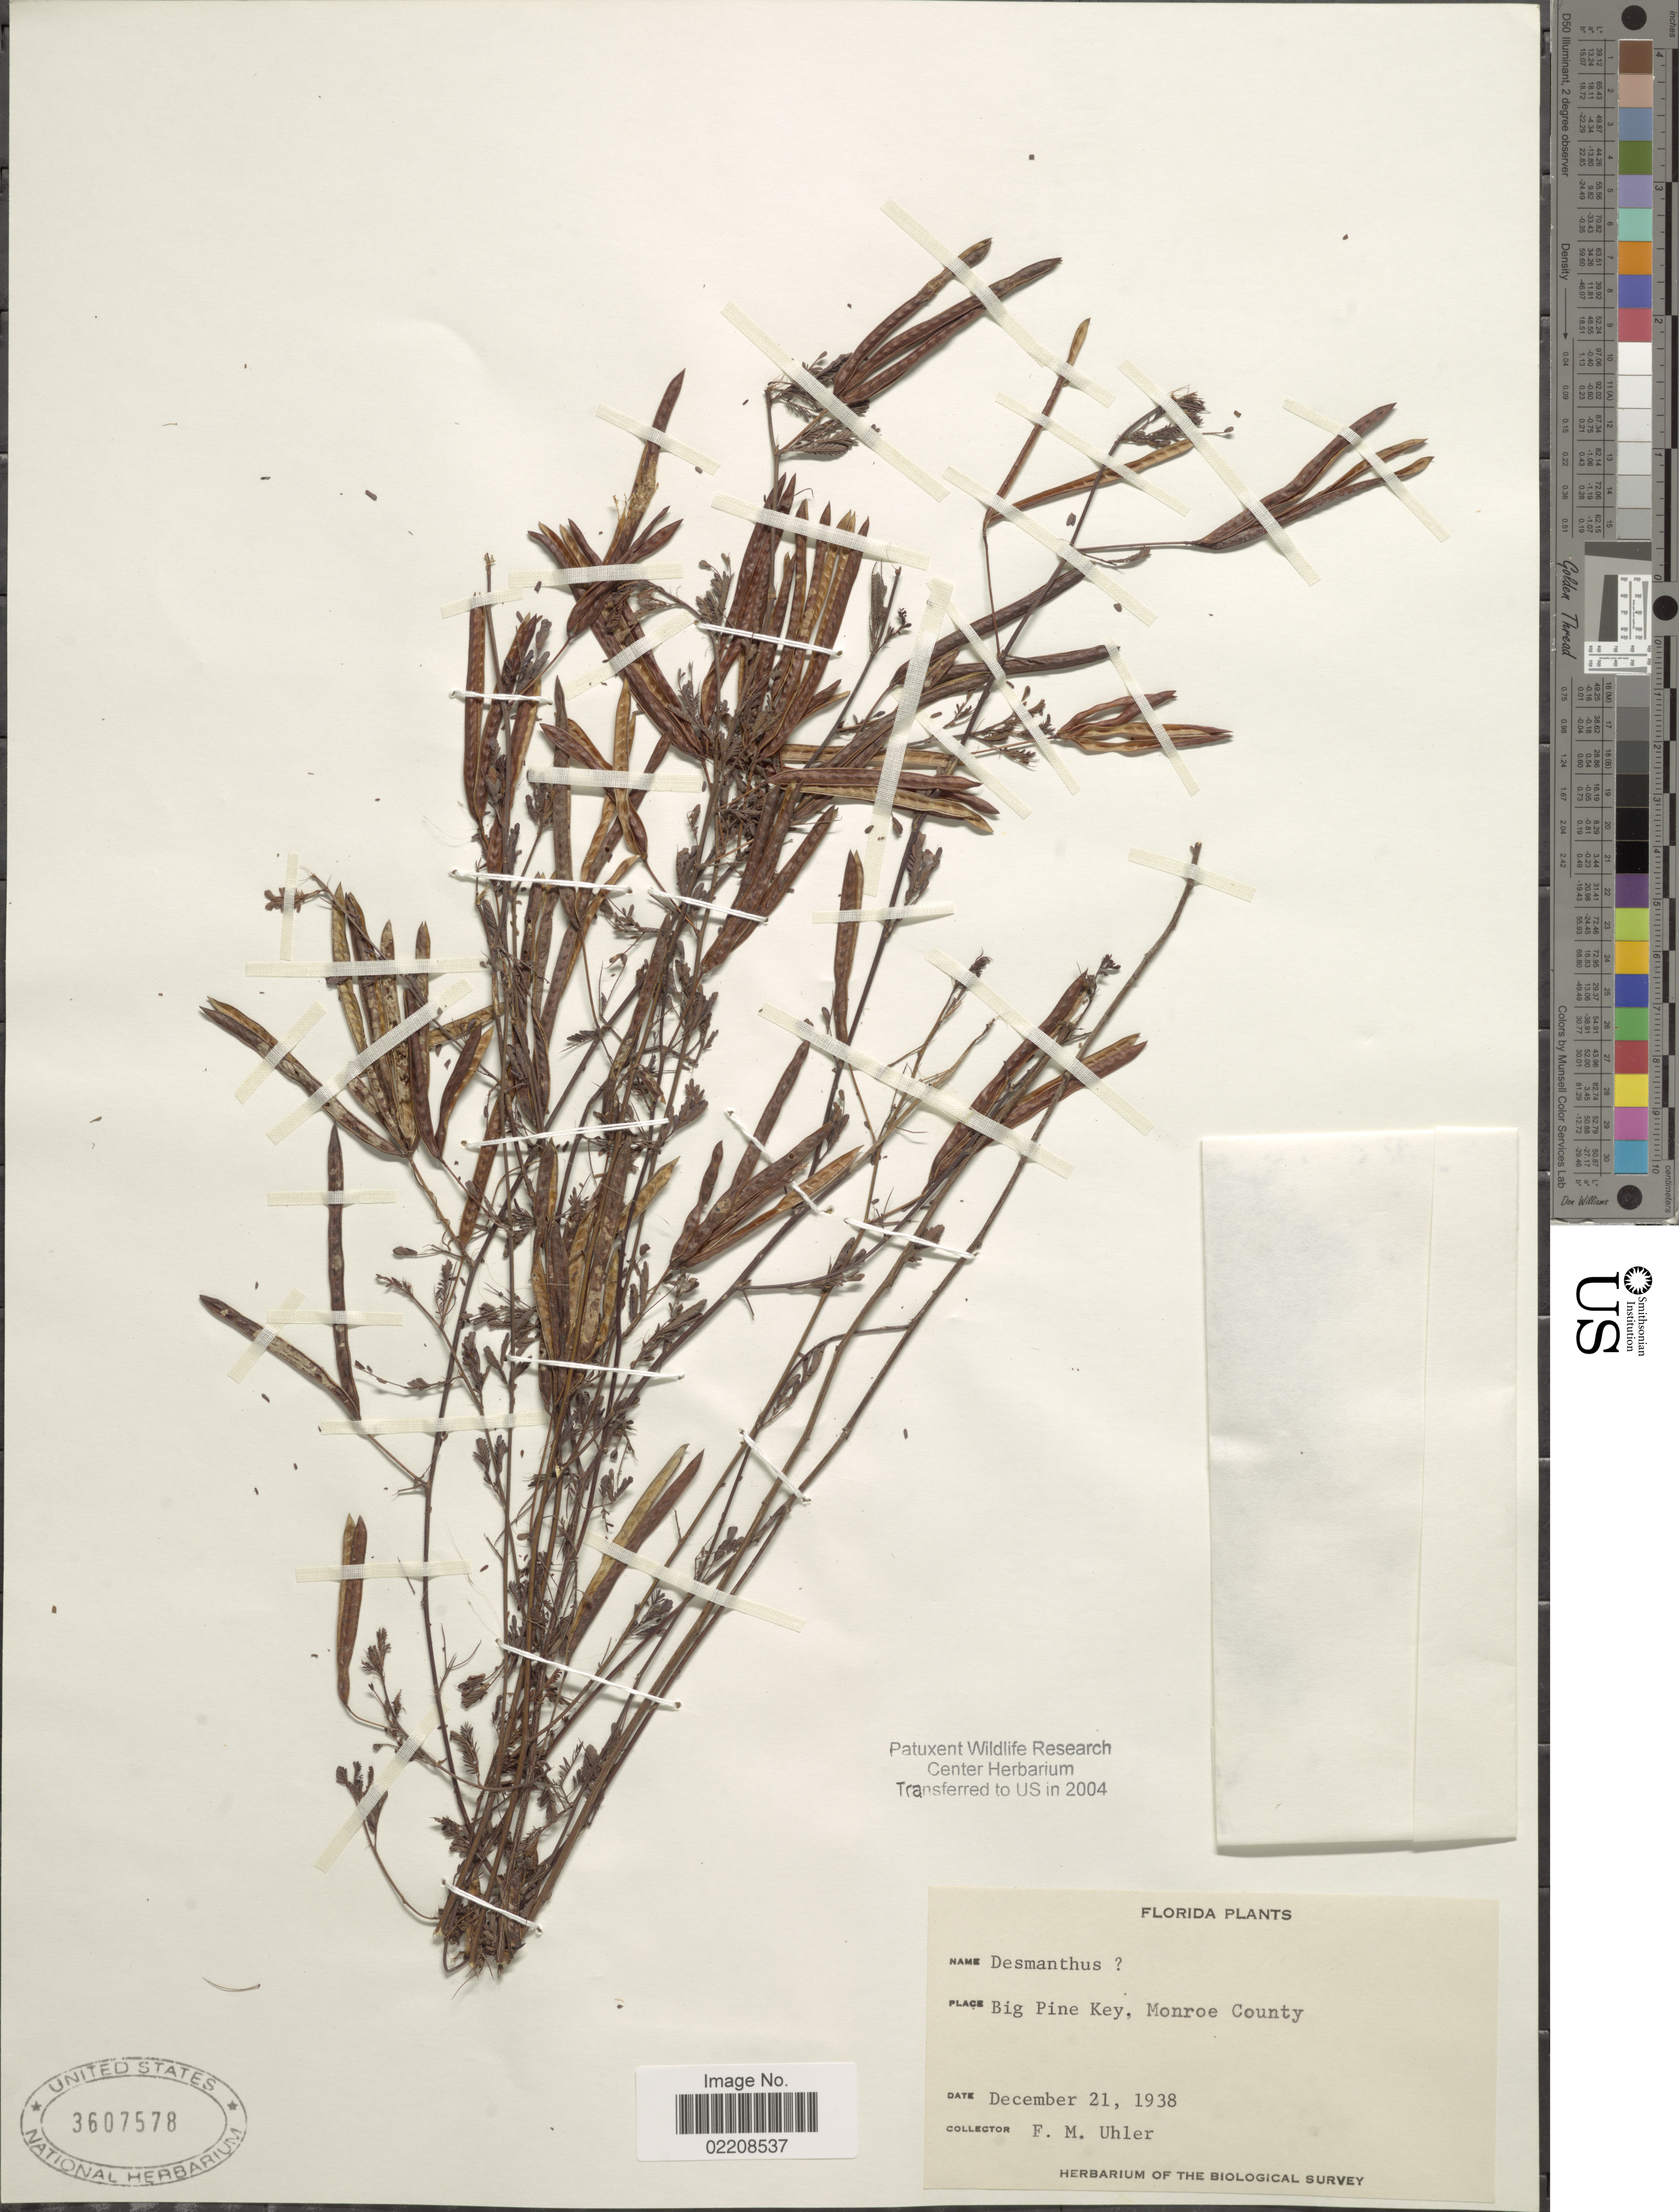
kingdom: Plantae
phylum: Tracheophyta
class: Magnoliopsida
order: Fabales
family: Fabaceae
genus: Desmanthus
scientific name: Desmanthus virgatus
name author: (L.) Willd.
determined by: Strong, Mark T., (BOT), Smithsonian Institution - National Museum of Natural History (UNITED STATES)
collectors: F. M. Uhler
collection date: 1938-12-21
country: United States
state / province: Florida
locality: Big Pine Key, Monroe County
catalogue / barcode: US 3607578